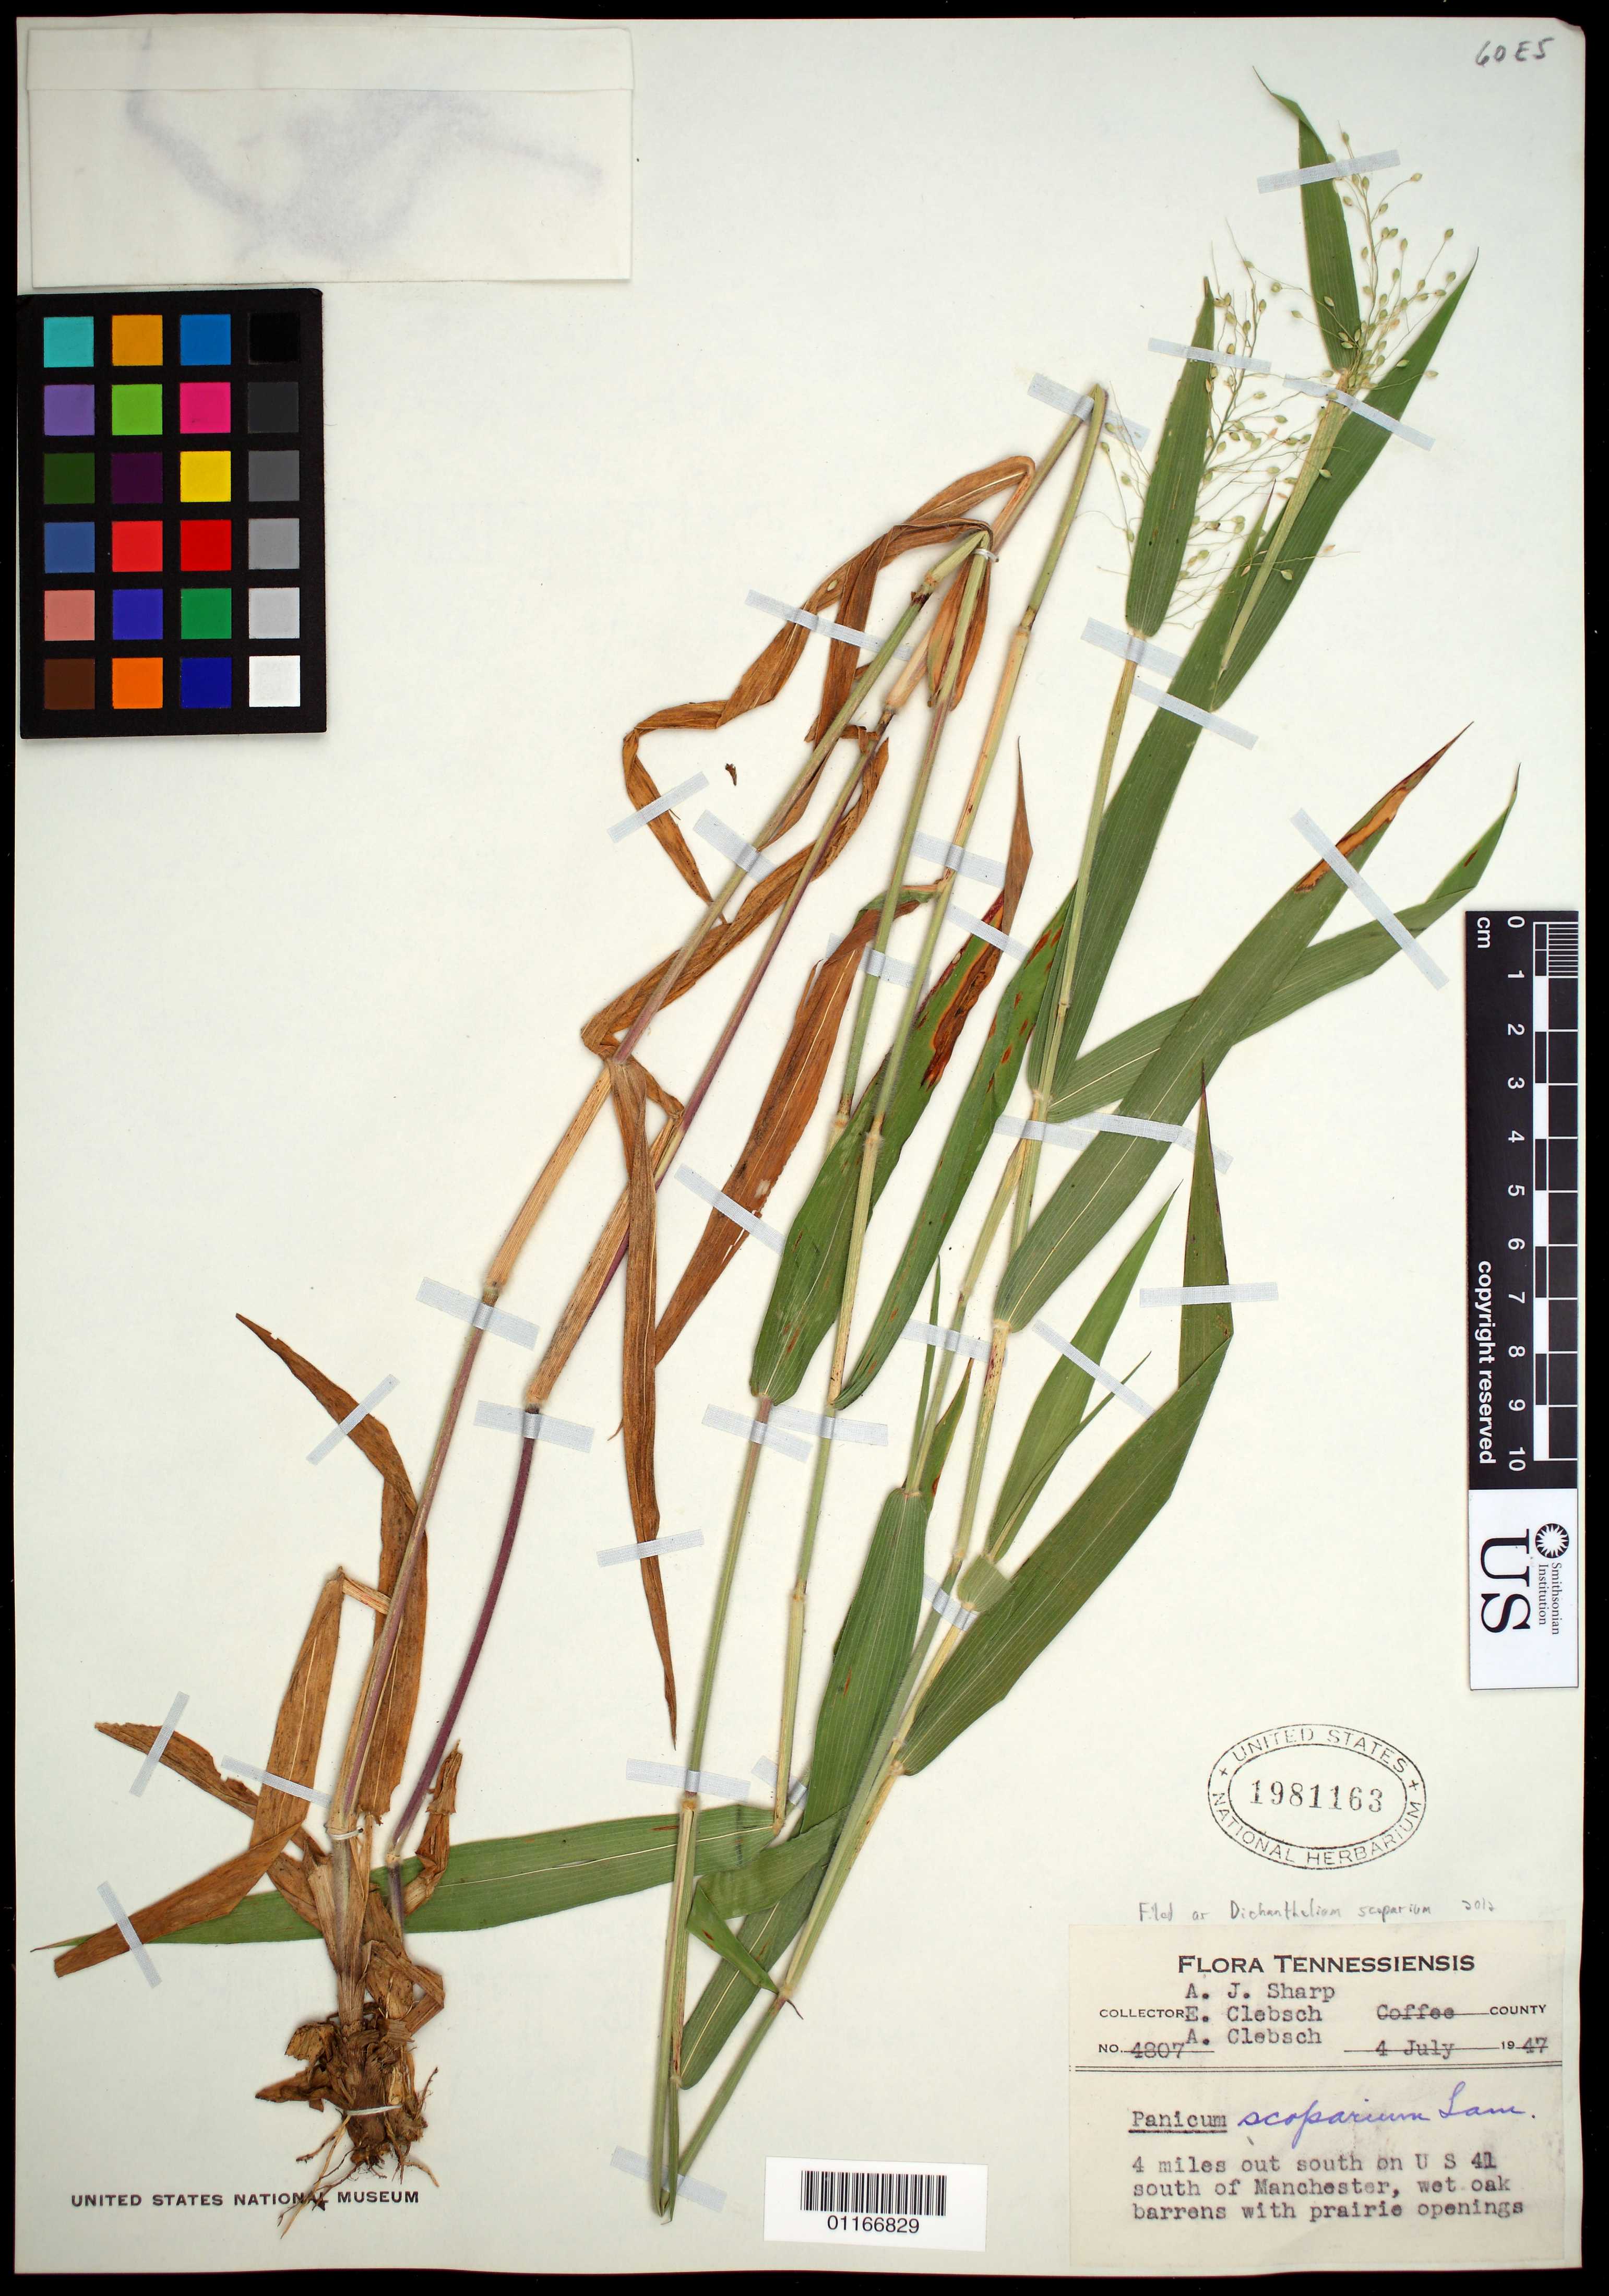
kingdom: Plantae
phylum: Tracheophyta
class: Liliopsida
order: Poales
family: Poaceae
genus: Dichanthelium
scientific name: Dichanthelium scoparium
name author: (Lam.) Gould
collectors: A. J. Sharp, E. Clebsch & E. Clebsch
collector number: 4807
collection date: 1947-07-04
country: United States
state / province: Tennessee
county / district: Coffee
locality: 4 miles out South on US 41 south of Manchester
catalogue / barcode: US 1981163